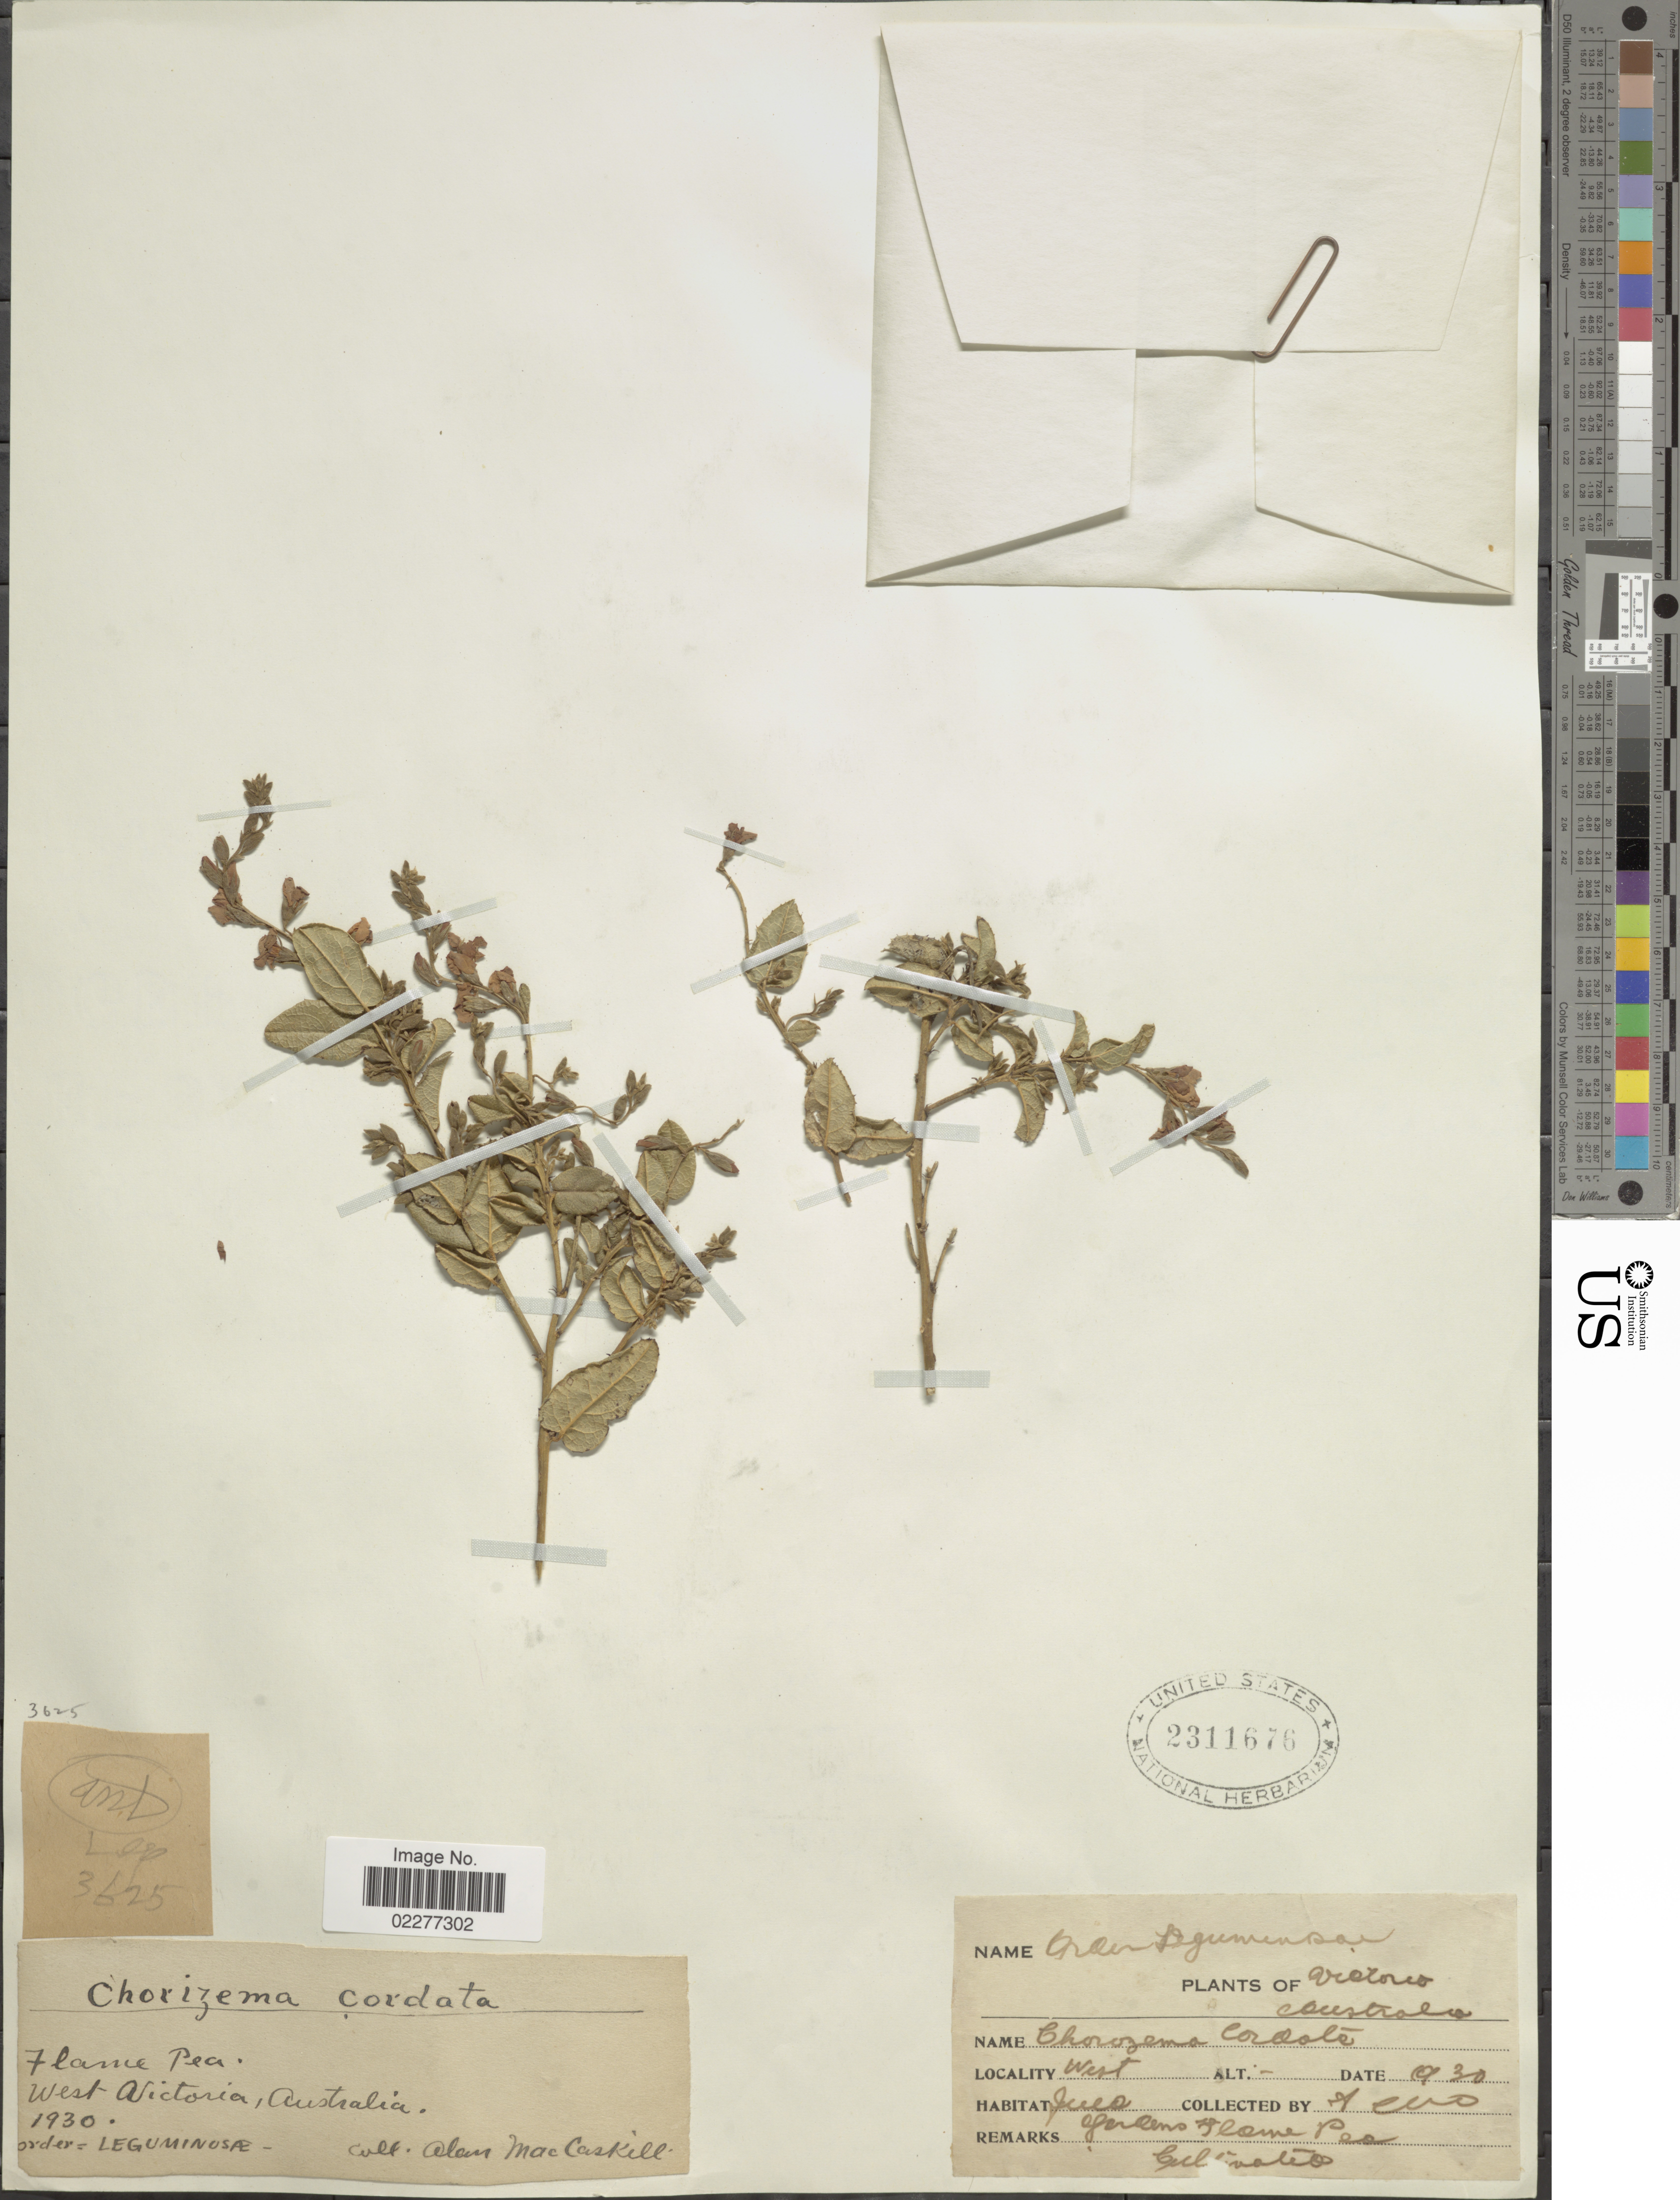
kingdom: Plantae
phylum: Tracheophyta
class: Magnoliopsida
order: Fabales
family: Fabaceae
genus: Chorizema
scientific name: Chorizema cordatum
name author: Lindl.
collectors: A. MacCaskill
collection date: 1930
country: Australia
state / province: Victoria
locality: West Victoria, West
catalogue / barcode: US 2311676